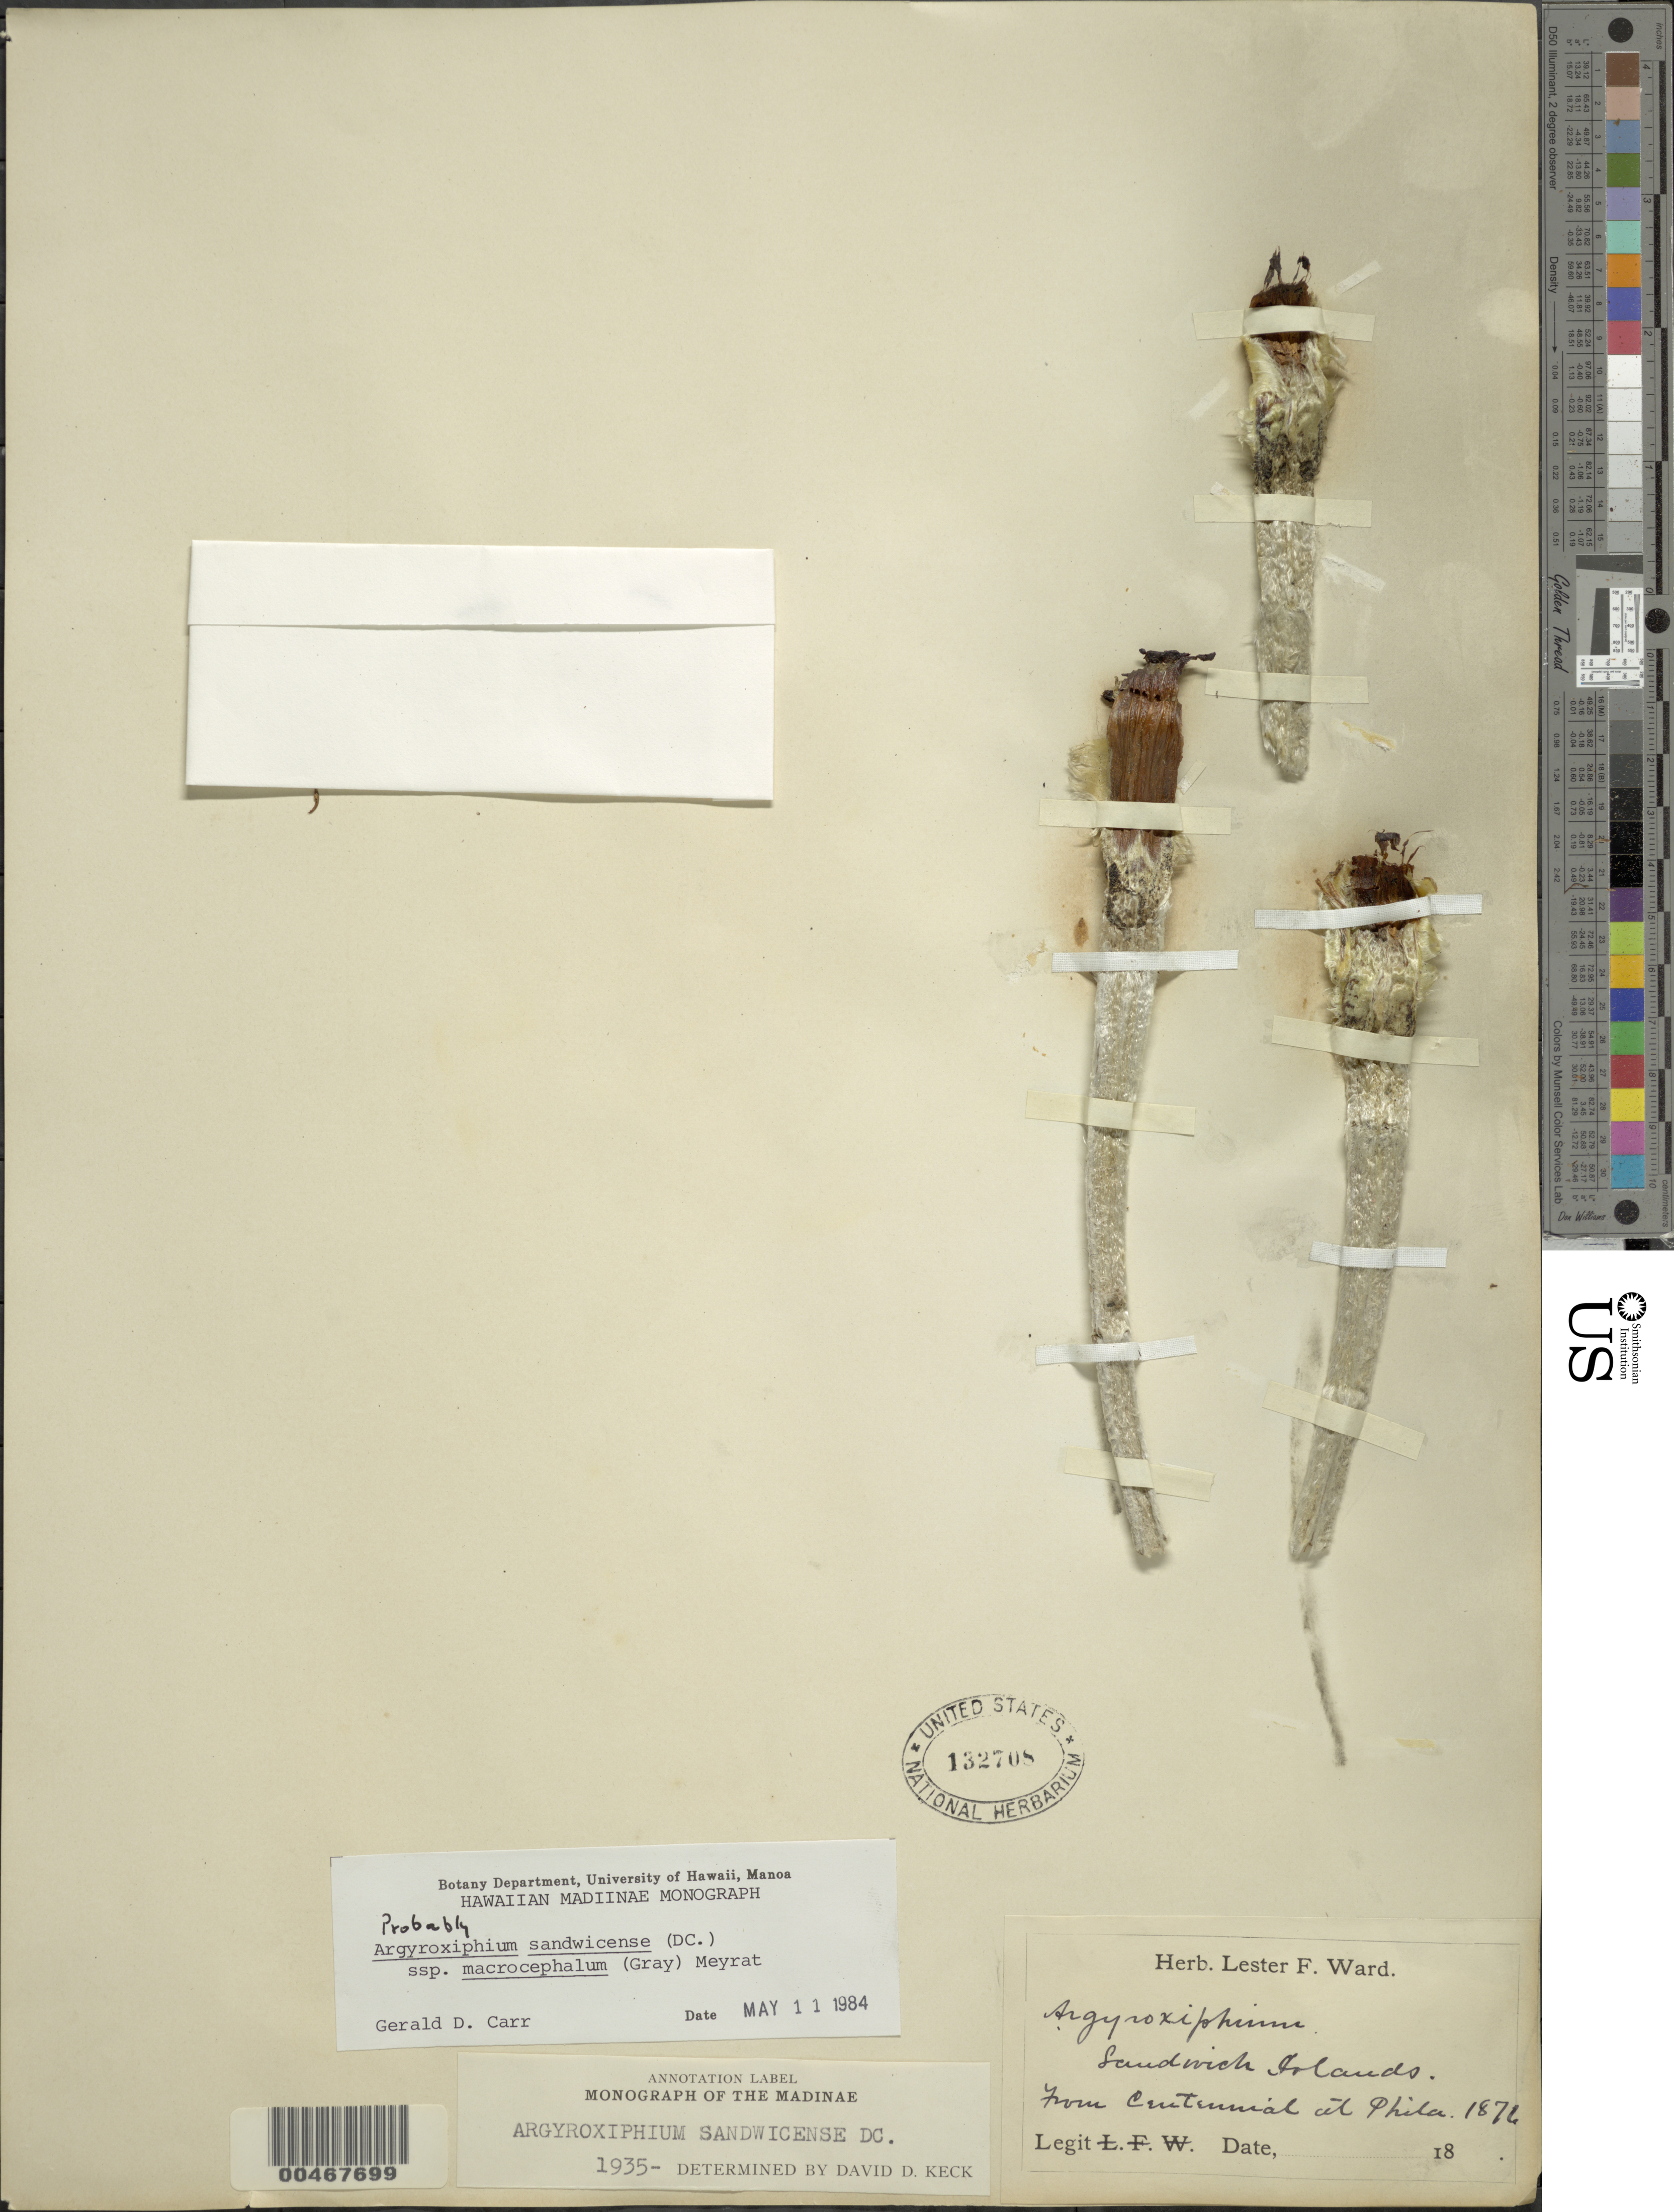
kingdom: Plantae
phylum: Tracheophyta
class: Magnoliopsida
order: Asterales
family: Asteraceae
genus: Argyroxiphium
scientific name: Argyroxiphium sandwicense subsp. macrocephalum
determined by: Carr, G. D.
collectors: L. F. Ward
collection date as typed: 1871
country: United States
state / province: Hawaii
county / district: Honolulu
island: Oahu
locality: Sandwich Islands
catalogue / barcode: US 132708